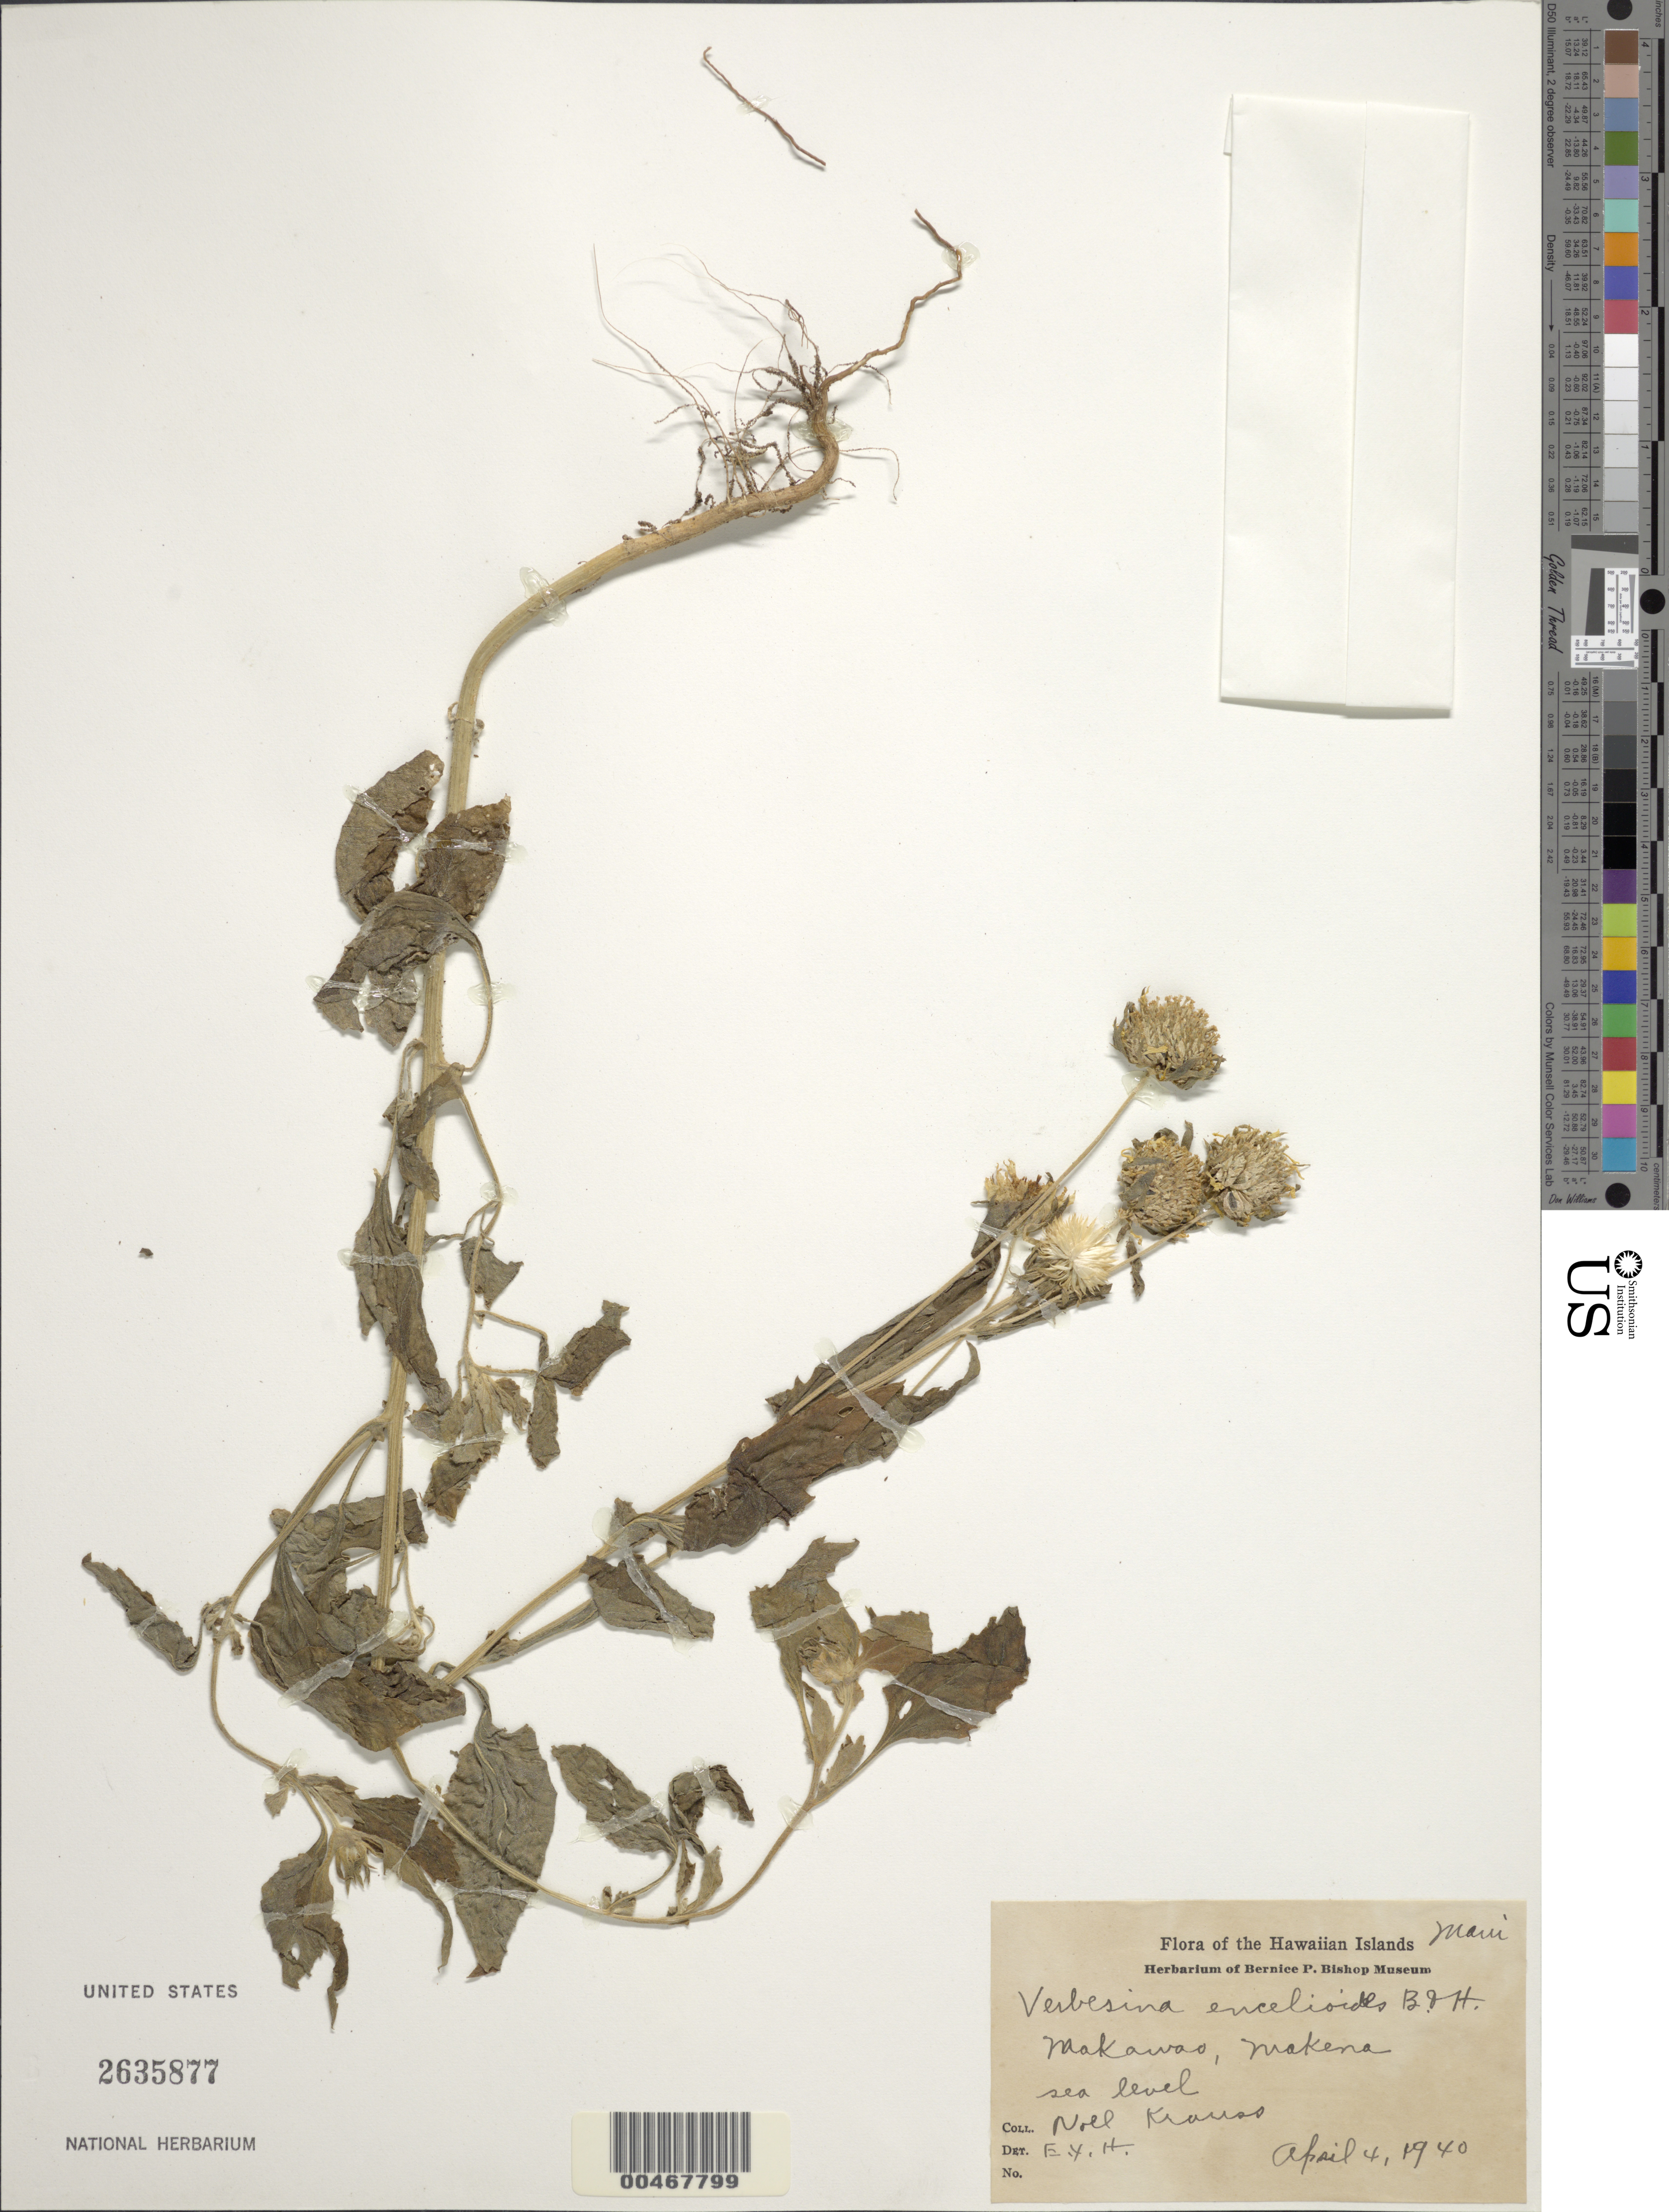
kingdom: Plantae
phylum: Tracheophyta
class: Magnoliopsida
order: Asterales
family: Asteraceae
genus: Verbesina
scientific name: Verbesina encelioides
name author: (Cav.) Benth. & Hook. ex A. Gray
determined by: Hosaka, E. Y.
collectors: N. Krauss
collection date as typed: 4 Apr 1940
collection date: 1940-04-04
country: United States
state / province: Hawaii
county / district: Maui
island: Maui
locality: Makawao, Makena-Sea Level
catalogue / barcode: US 2635877